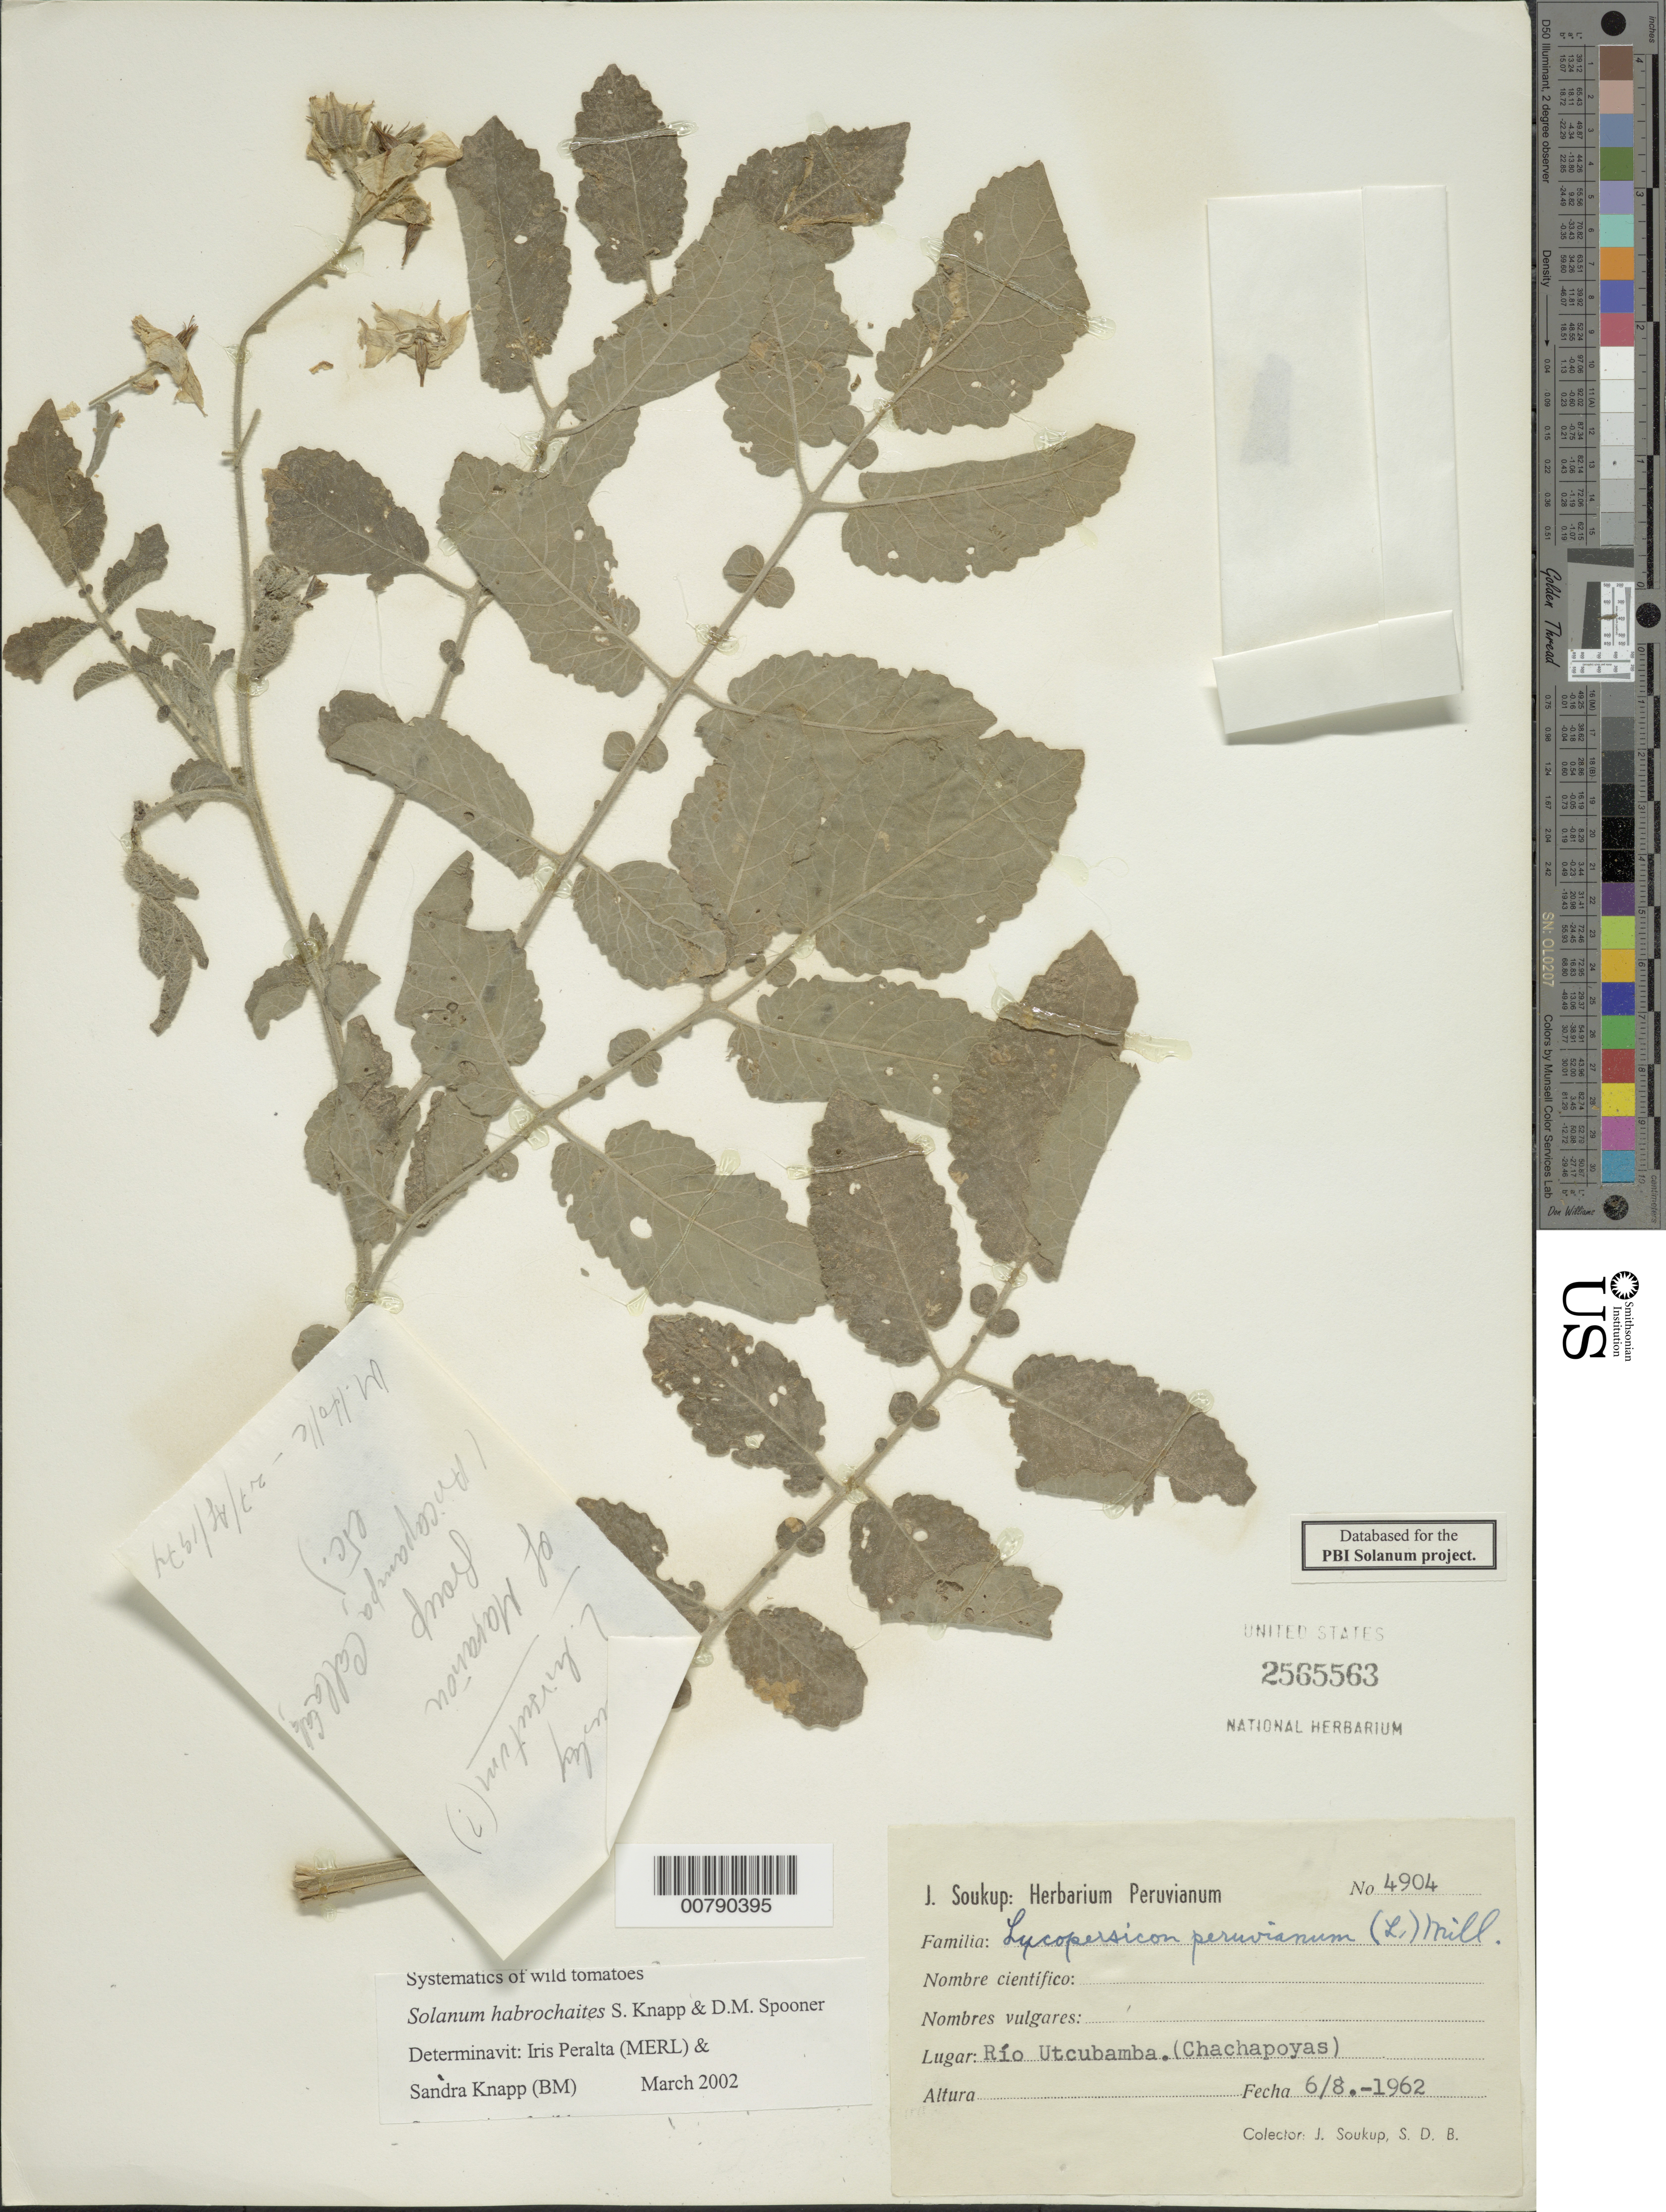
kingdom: Plantae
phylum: Tracheophyta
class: Magnoliopsida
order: Solanales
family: Solanaceae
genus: Solanum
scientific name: Solanum habrochaites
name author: S. Knapp & D.M. Spooner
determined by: Peralta, Iris E.; Knapp, S. D.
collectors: J. J. Soukup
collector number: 4904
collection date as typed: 6 Aug 1962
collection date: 1962-08-06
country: Peru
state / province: Amazonas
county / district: Chachapoyas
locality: Río Utcubamba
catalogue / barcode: US 2565563